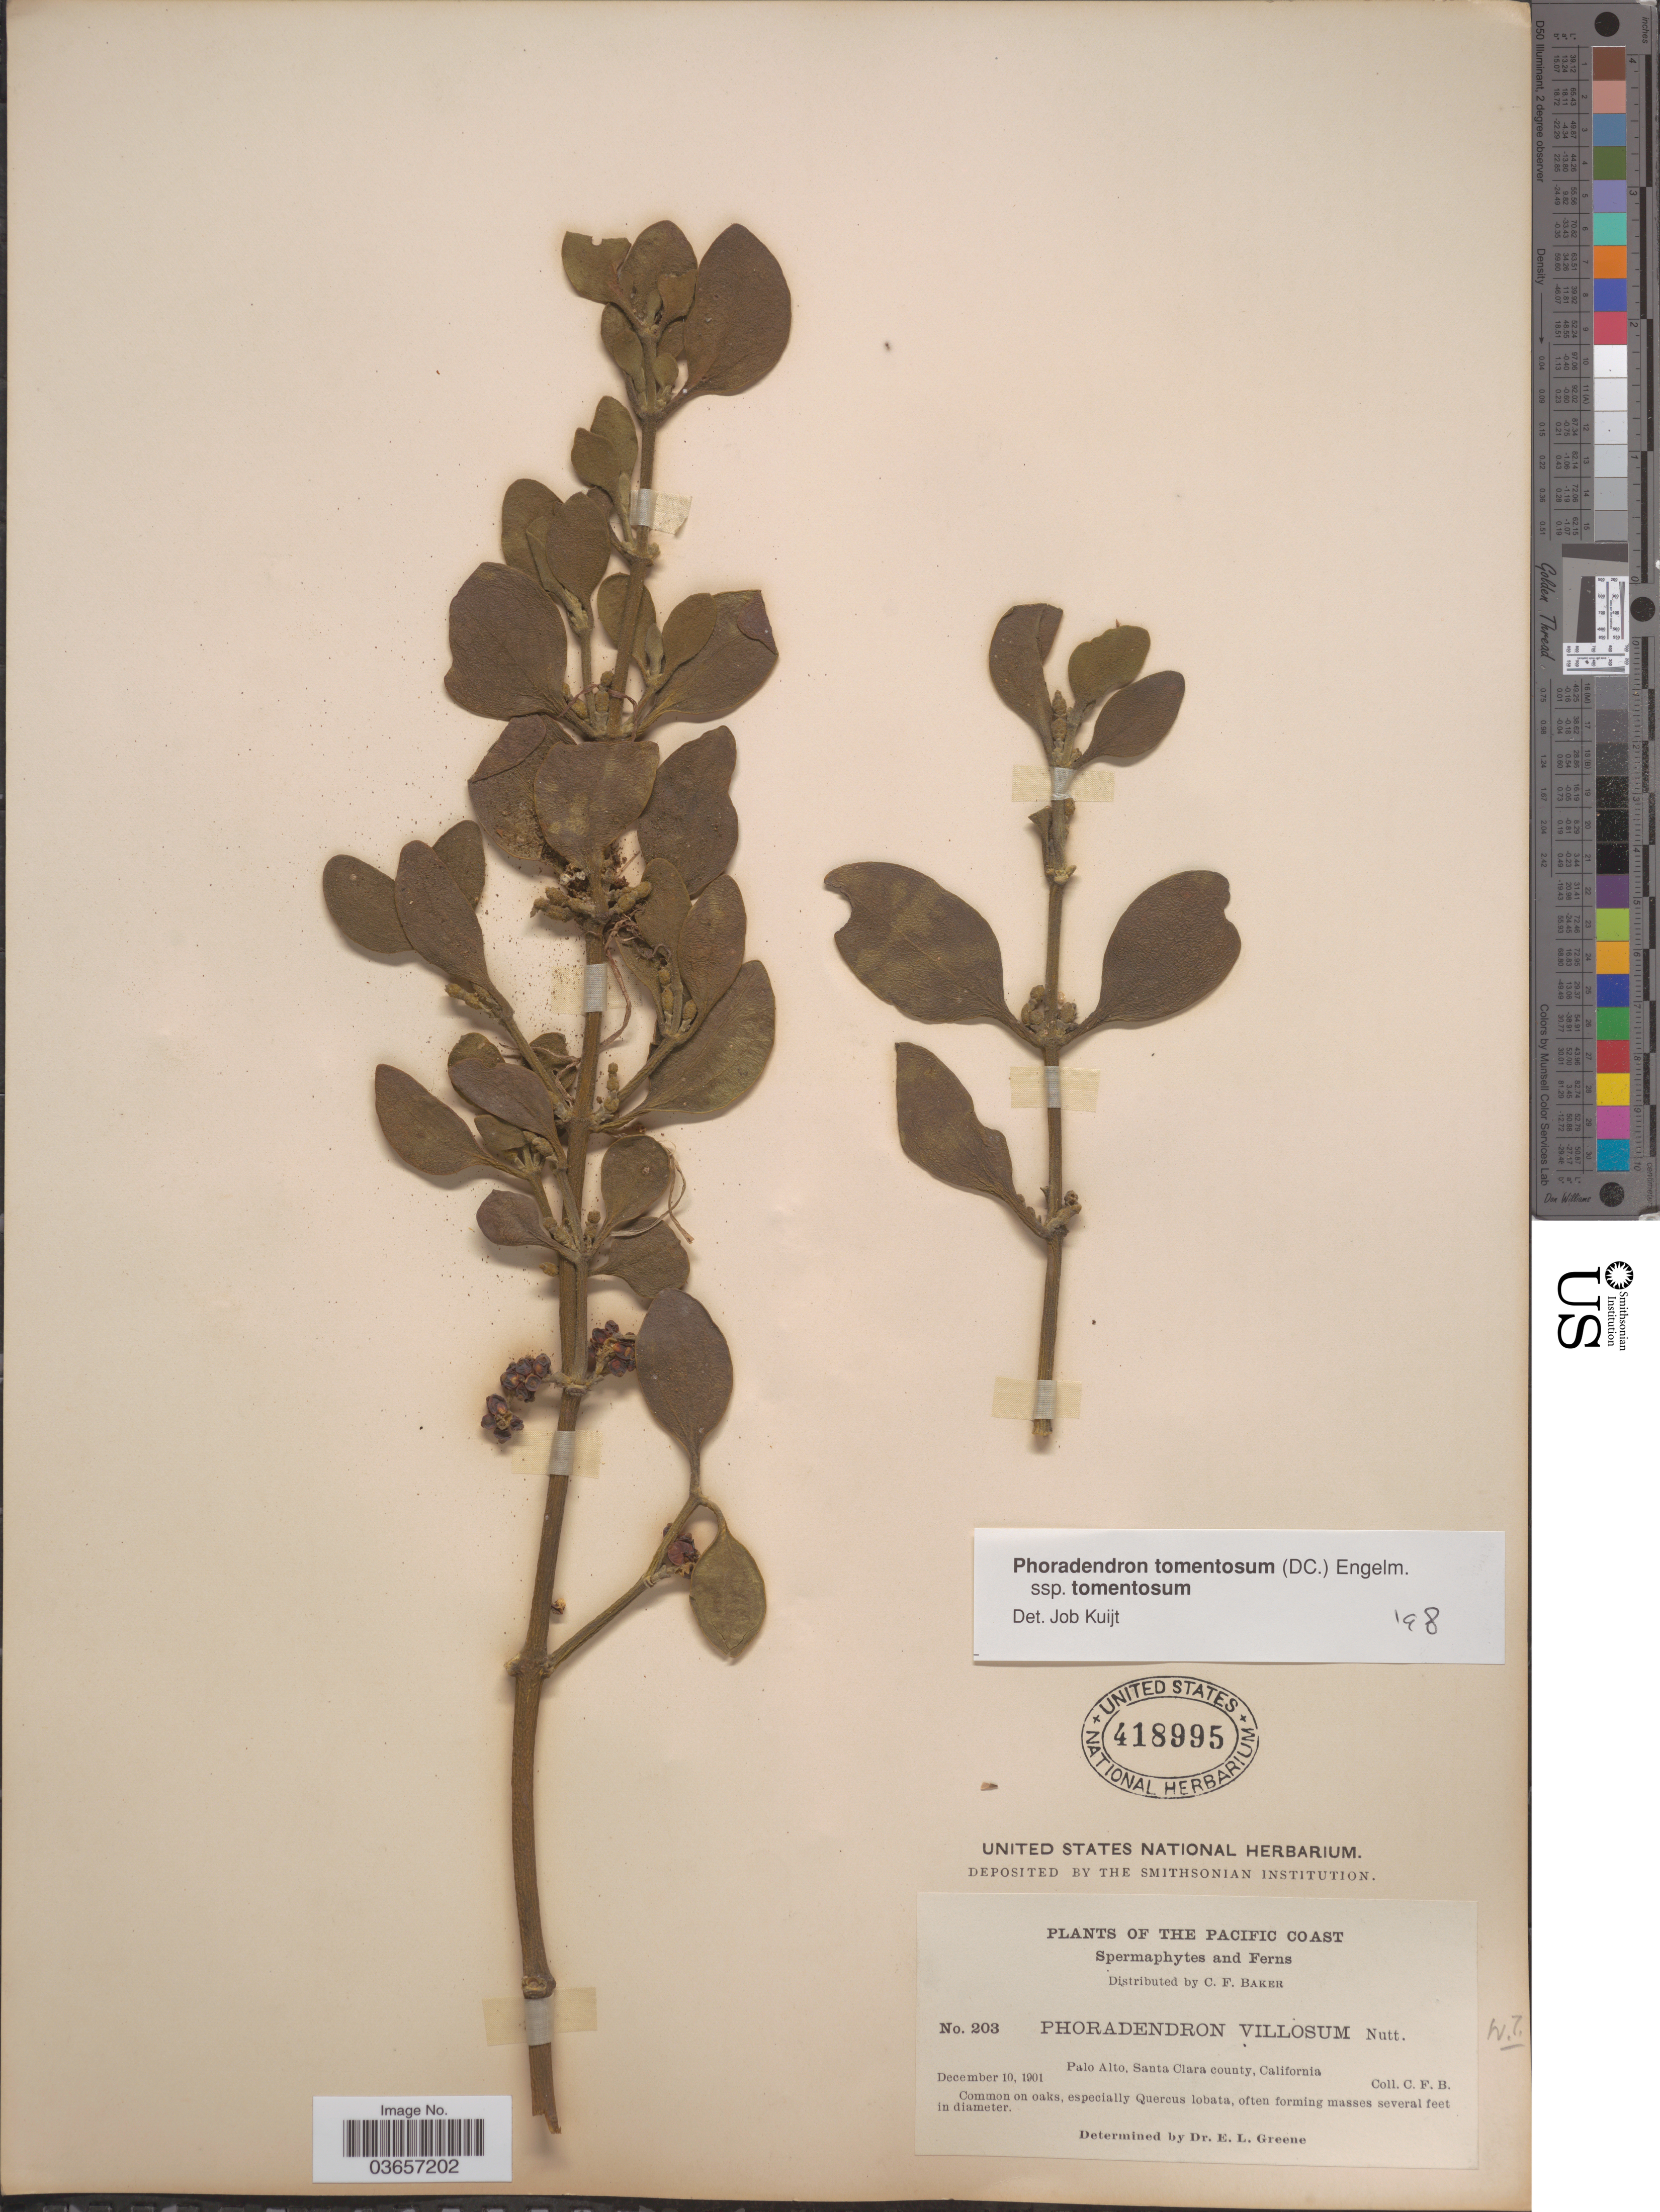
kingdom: Plantae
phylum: Tracheophyta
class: Magnoliopsida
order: Santalales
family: Viscaceae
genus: Phoradendron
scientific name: Phoradendron tomentosum subsp. tomentosum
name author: DC.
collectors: C. F. Baker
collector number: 203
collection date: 1901-12-10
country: United States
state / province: California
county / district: Santa Clara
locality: The Pacific Coast. Palo Alto, Santa Clara county.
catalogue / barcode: US 418995